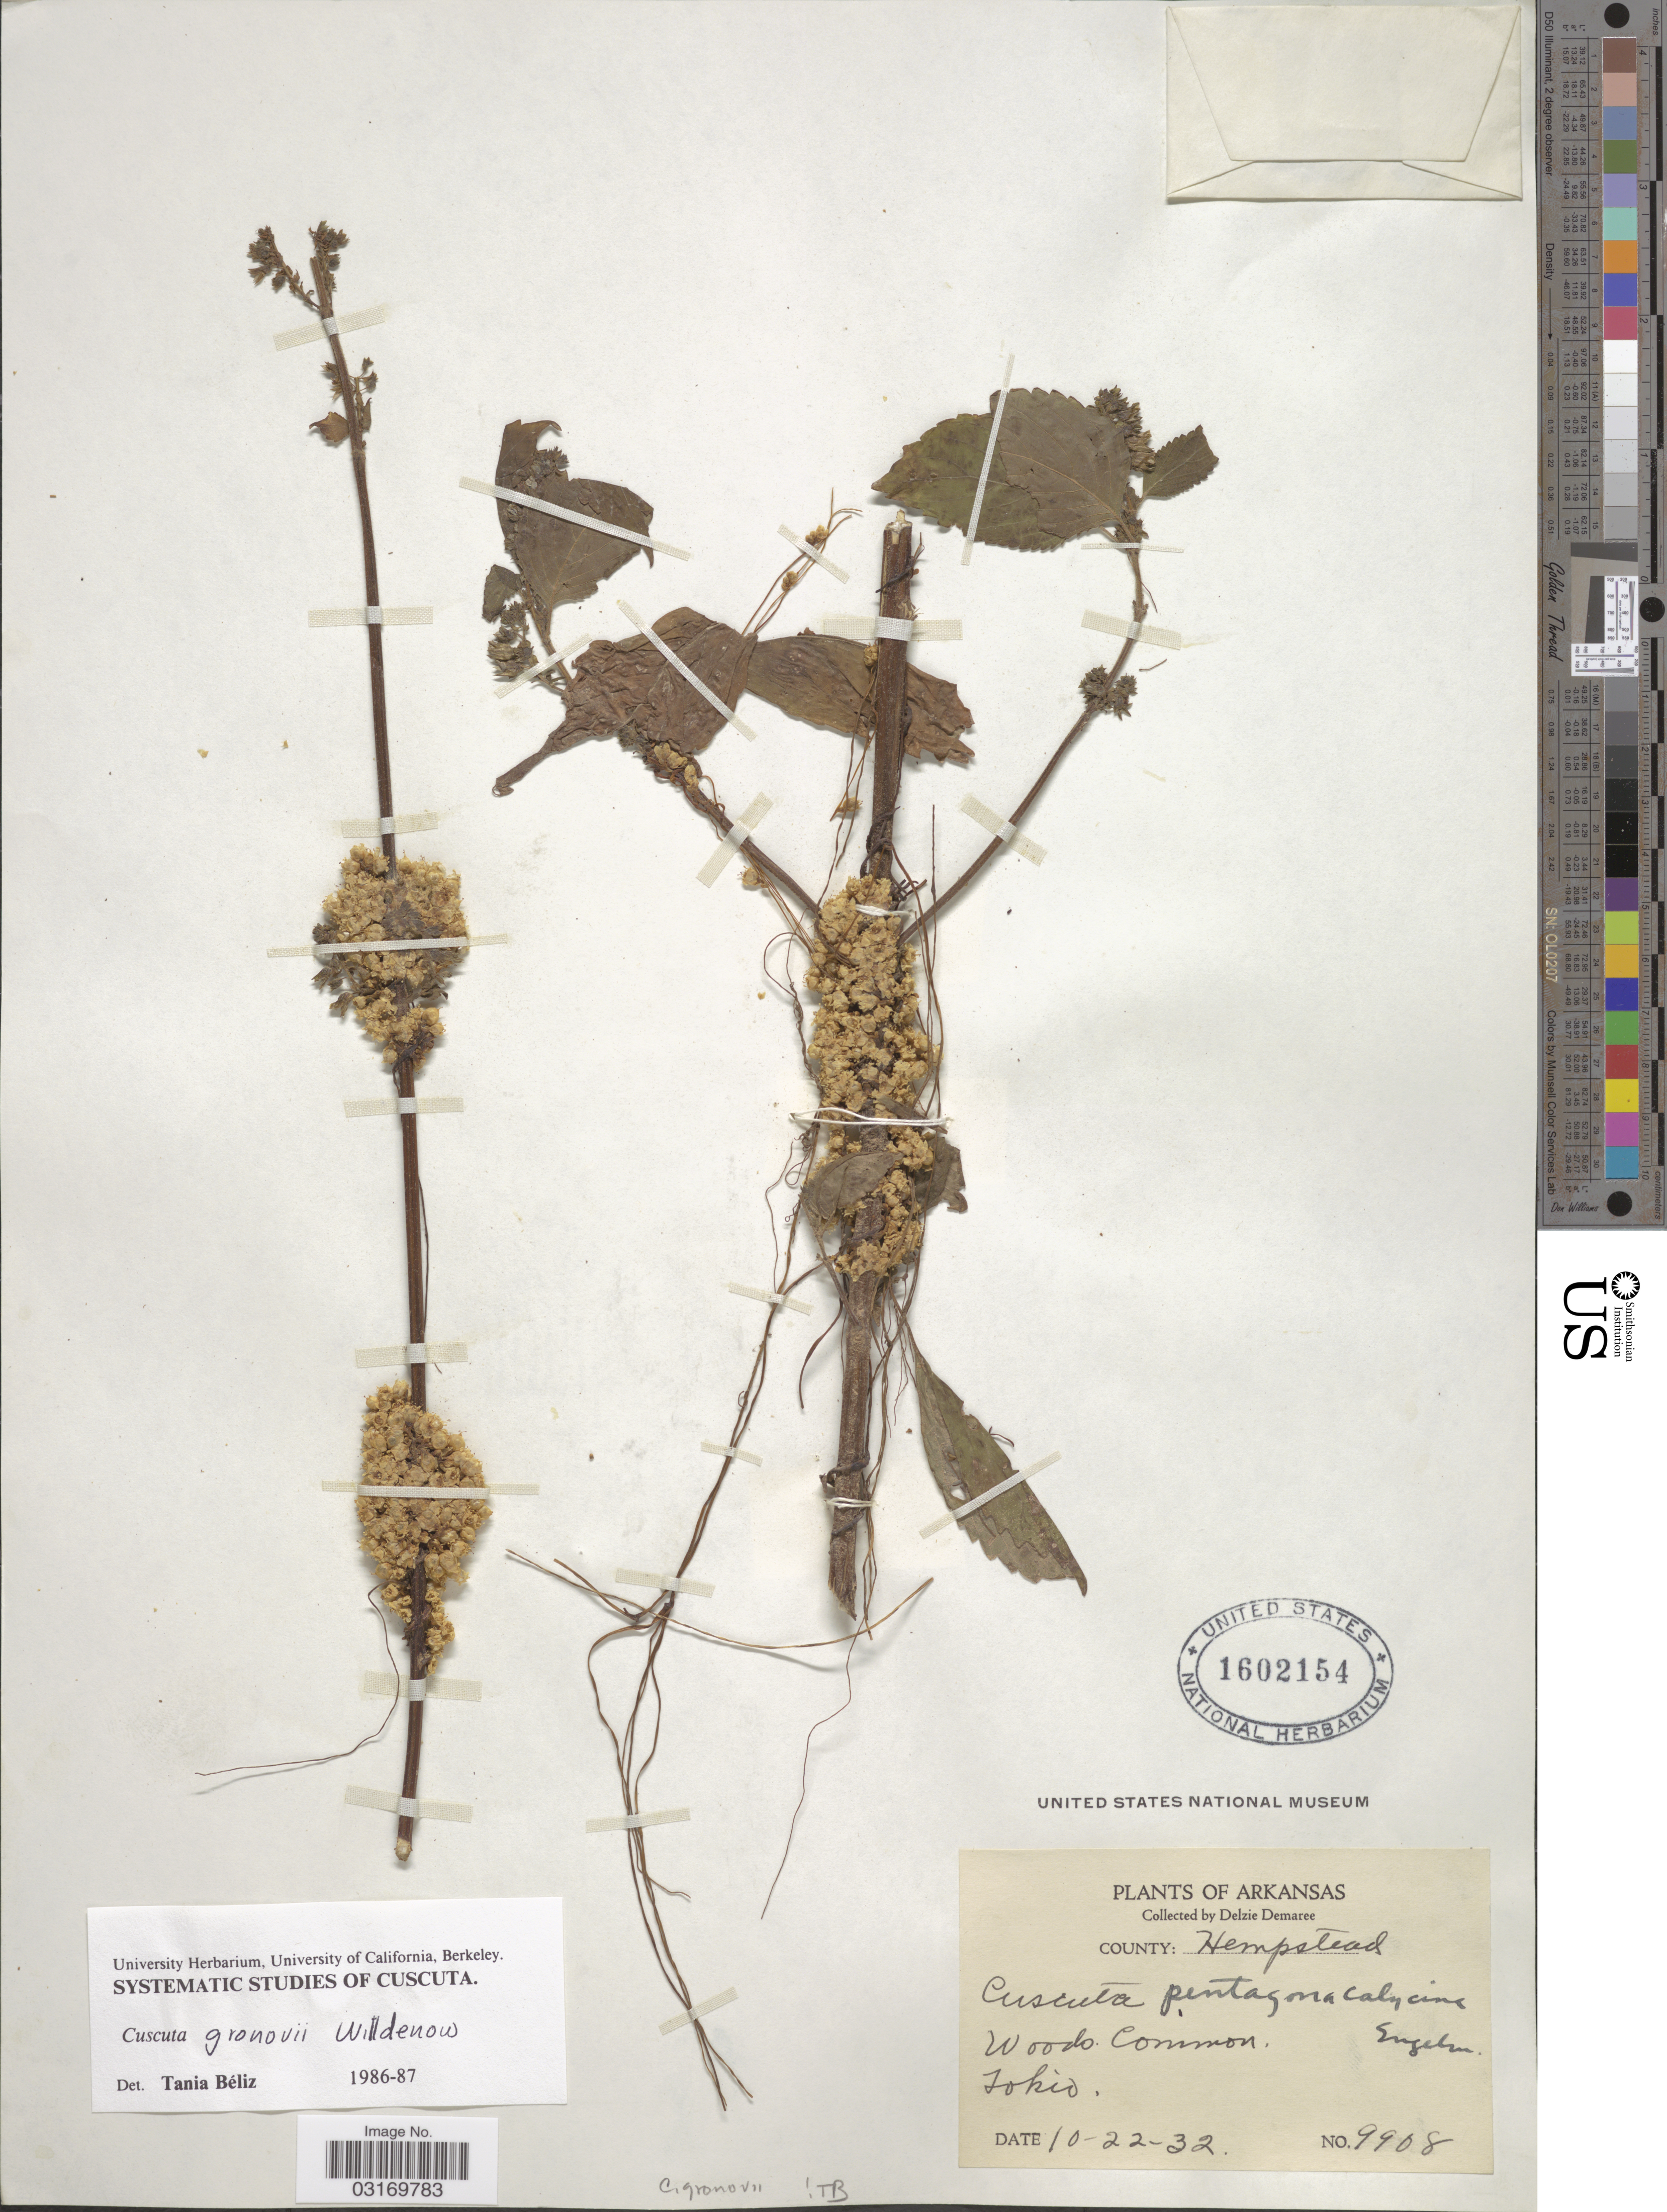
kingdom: Plantae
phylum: Tracheophyta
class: Magnoliopsida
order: Solanales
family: Convolvulaceae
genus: Cuscuta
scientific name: Cuscuta gronovii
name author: Willd. ex Schult.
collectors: D. Demaree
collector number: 9908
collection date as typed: Transcribed d/m/y: 22/10/32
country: United States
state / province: Arkansas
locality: County: Hempstead. Tokio.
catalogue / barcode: US 1602154